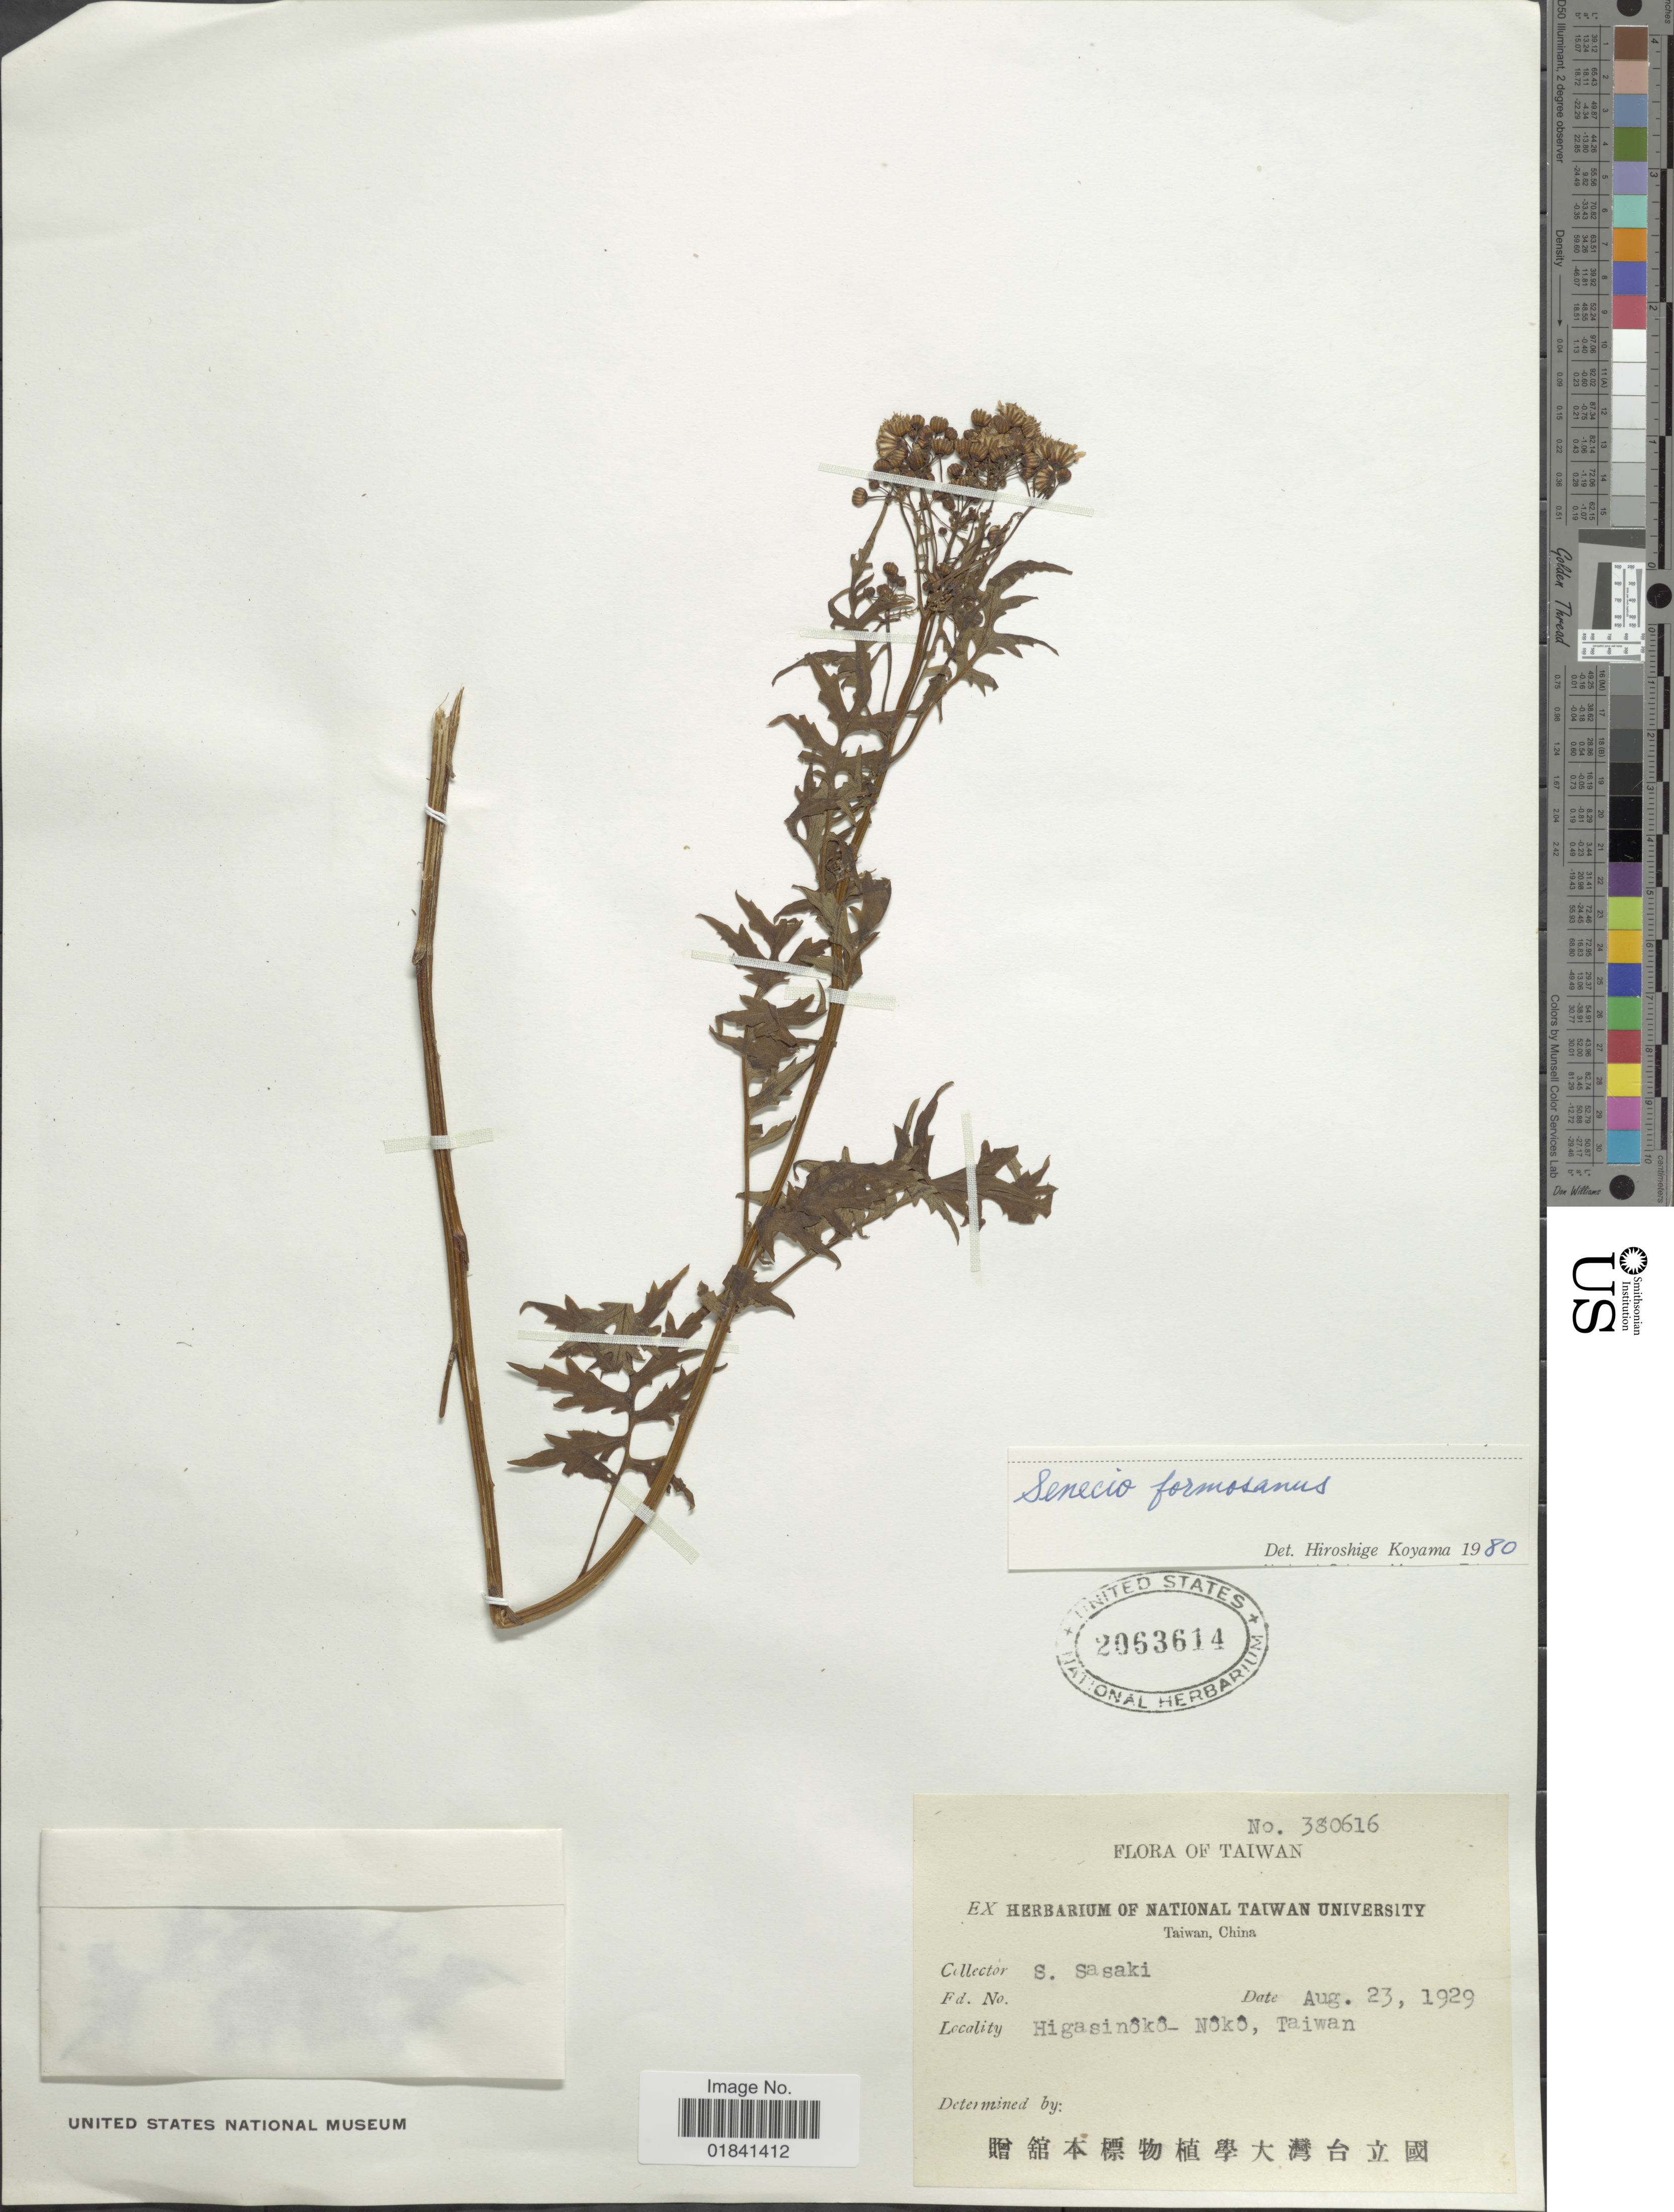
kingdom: Plantae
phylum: Tracheophyta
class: Magnoliopsida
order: Asterales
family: Asteraceae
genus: Nemosenecio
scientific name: Nemosenecio formosanus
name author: (Kitam.) B. Nord.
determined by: Ren, C.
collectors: S. Sasaki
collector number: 380616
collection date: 1929-08-23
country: Taiwan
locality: Higasinoko- Noko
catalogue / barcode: US 2063614